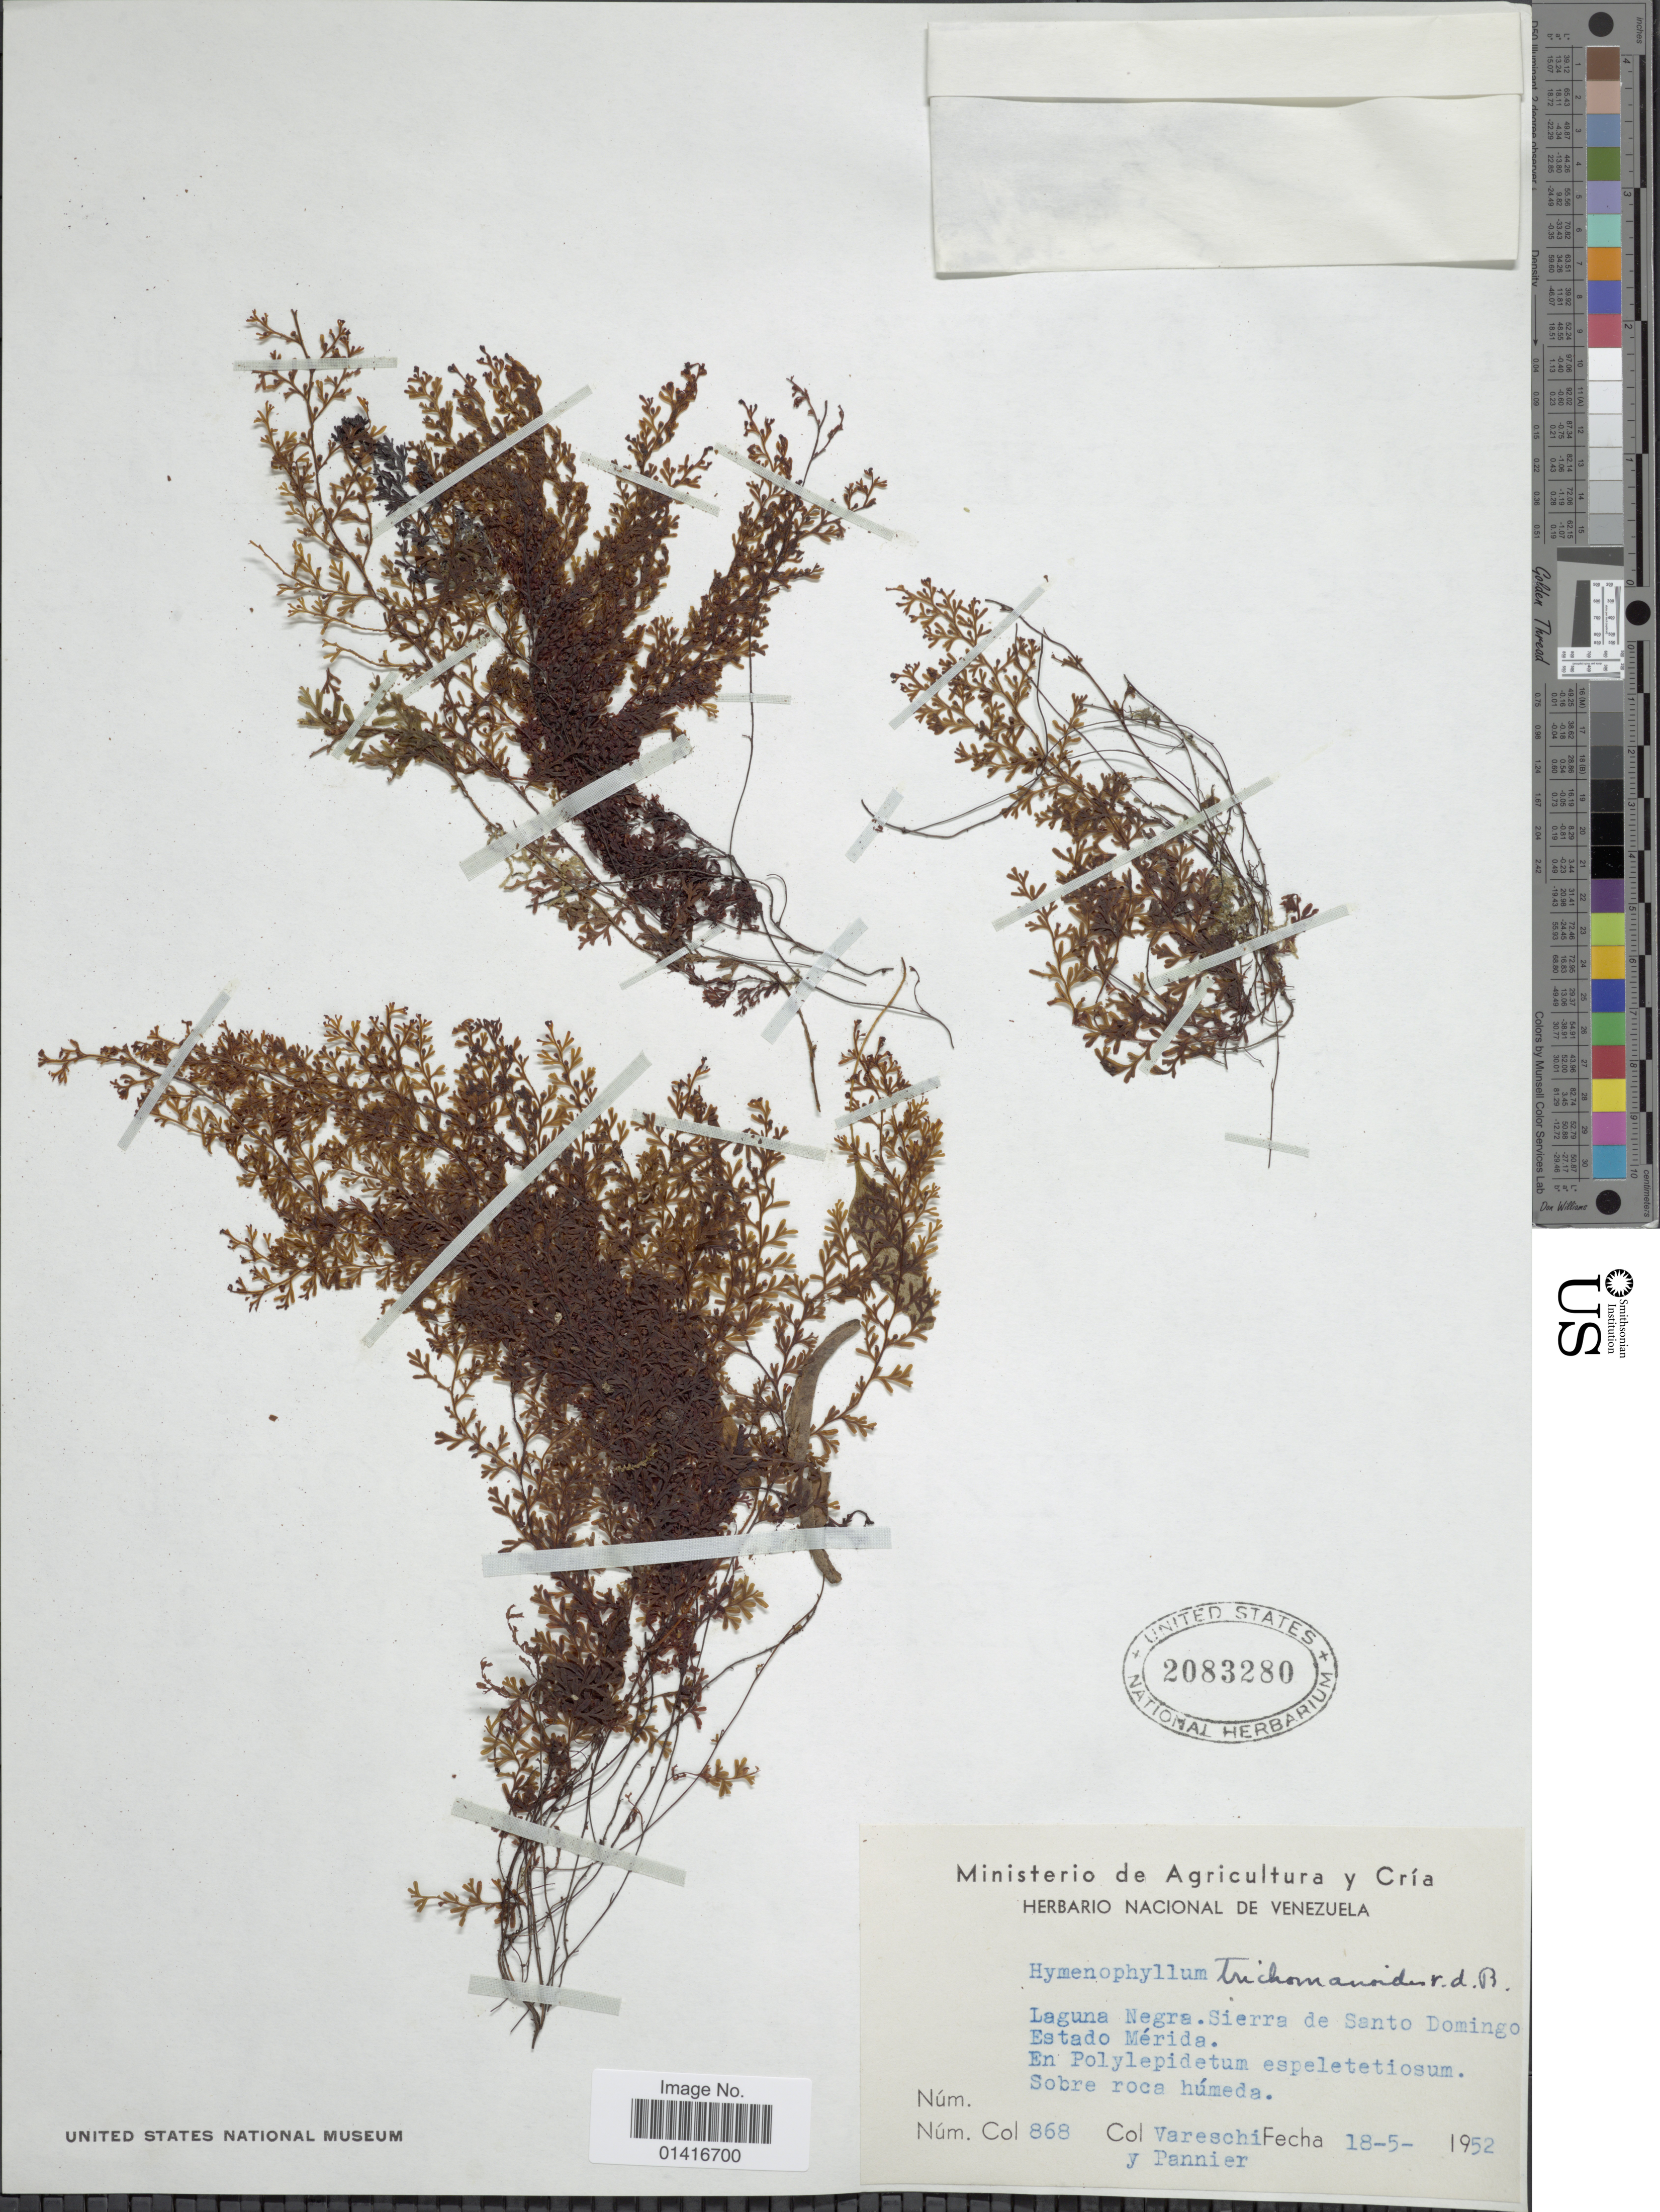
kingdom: Plantae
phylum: Tracheophyta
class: Polypodiopsida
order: Hymenophyllales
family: Hymenophyllaceae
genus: Hymenophyllum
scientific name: Hymenophyllum myriocarpum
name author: Hook.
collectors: -. Vareschi & F. Pannier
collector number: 868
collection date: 1952-05-18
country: Venezuela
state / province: Mérida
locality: Laguna Negra. Sierra de Santo Domingo Estado Mérida.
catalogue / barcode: US 2083280